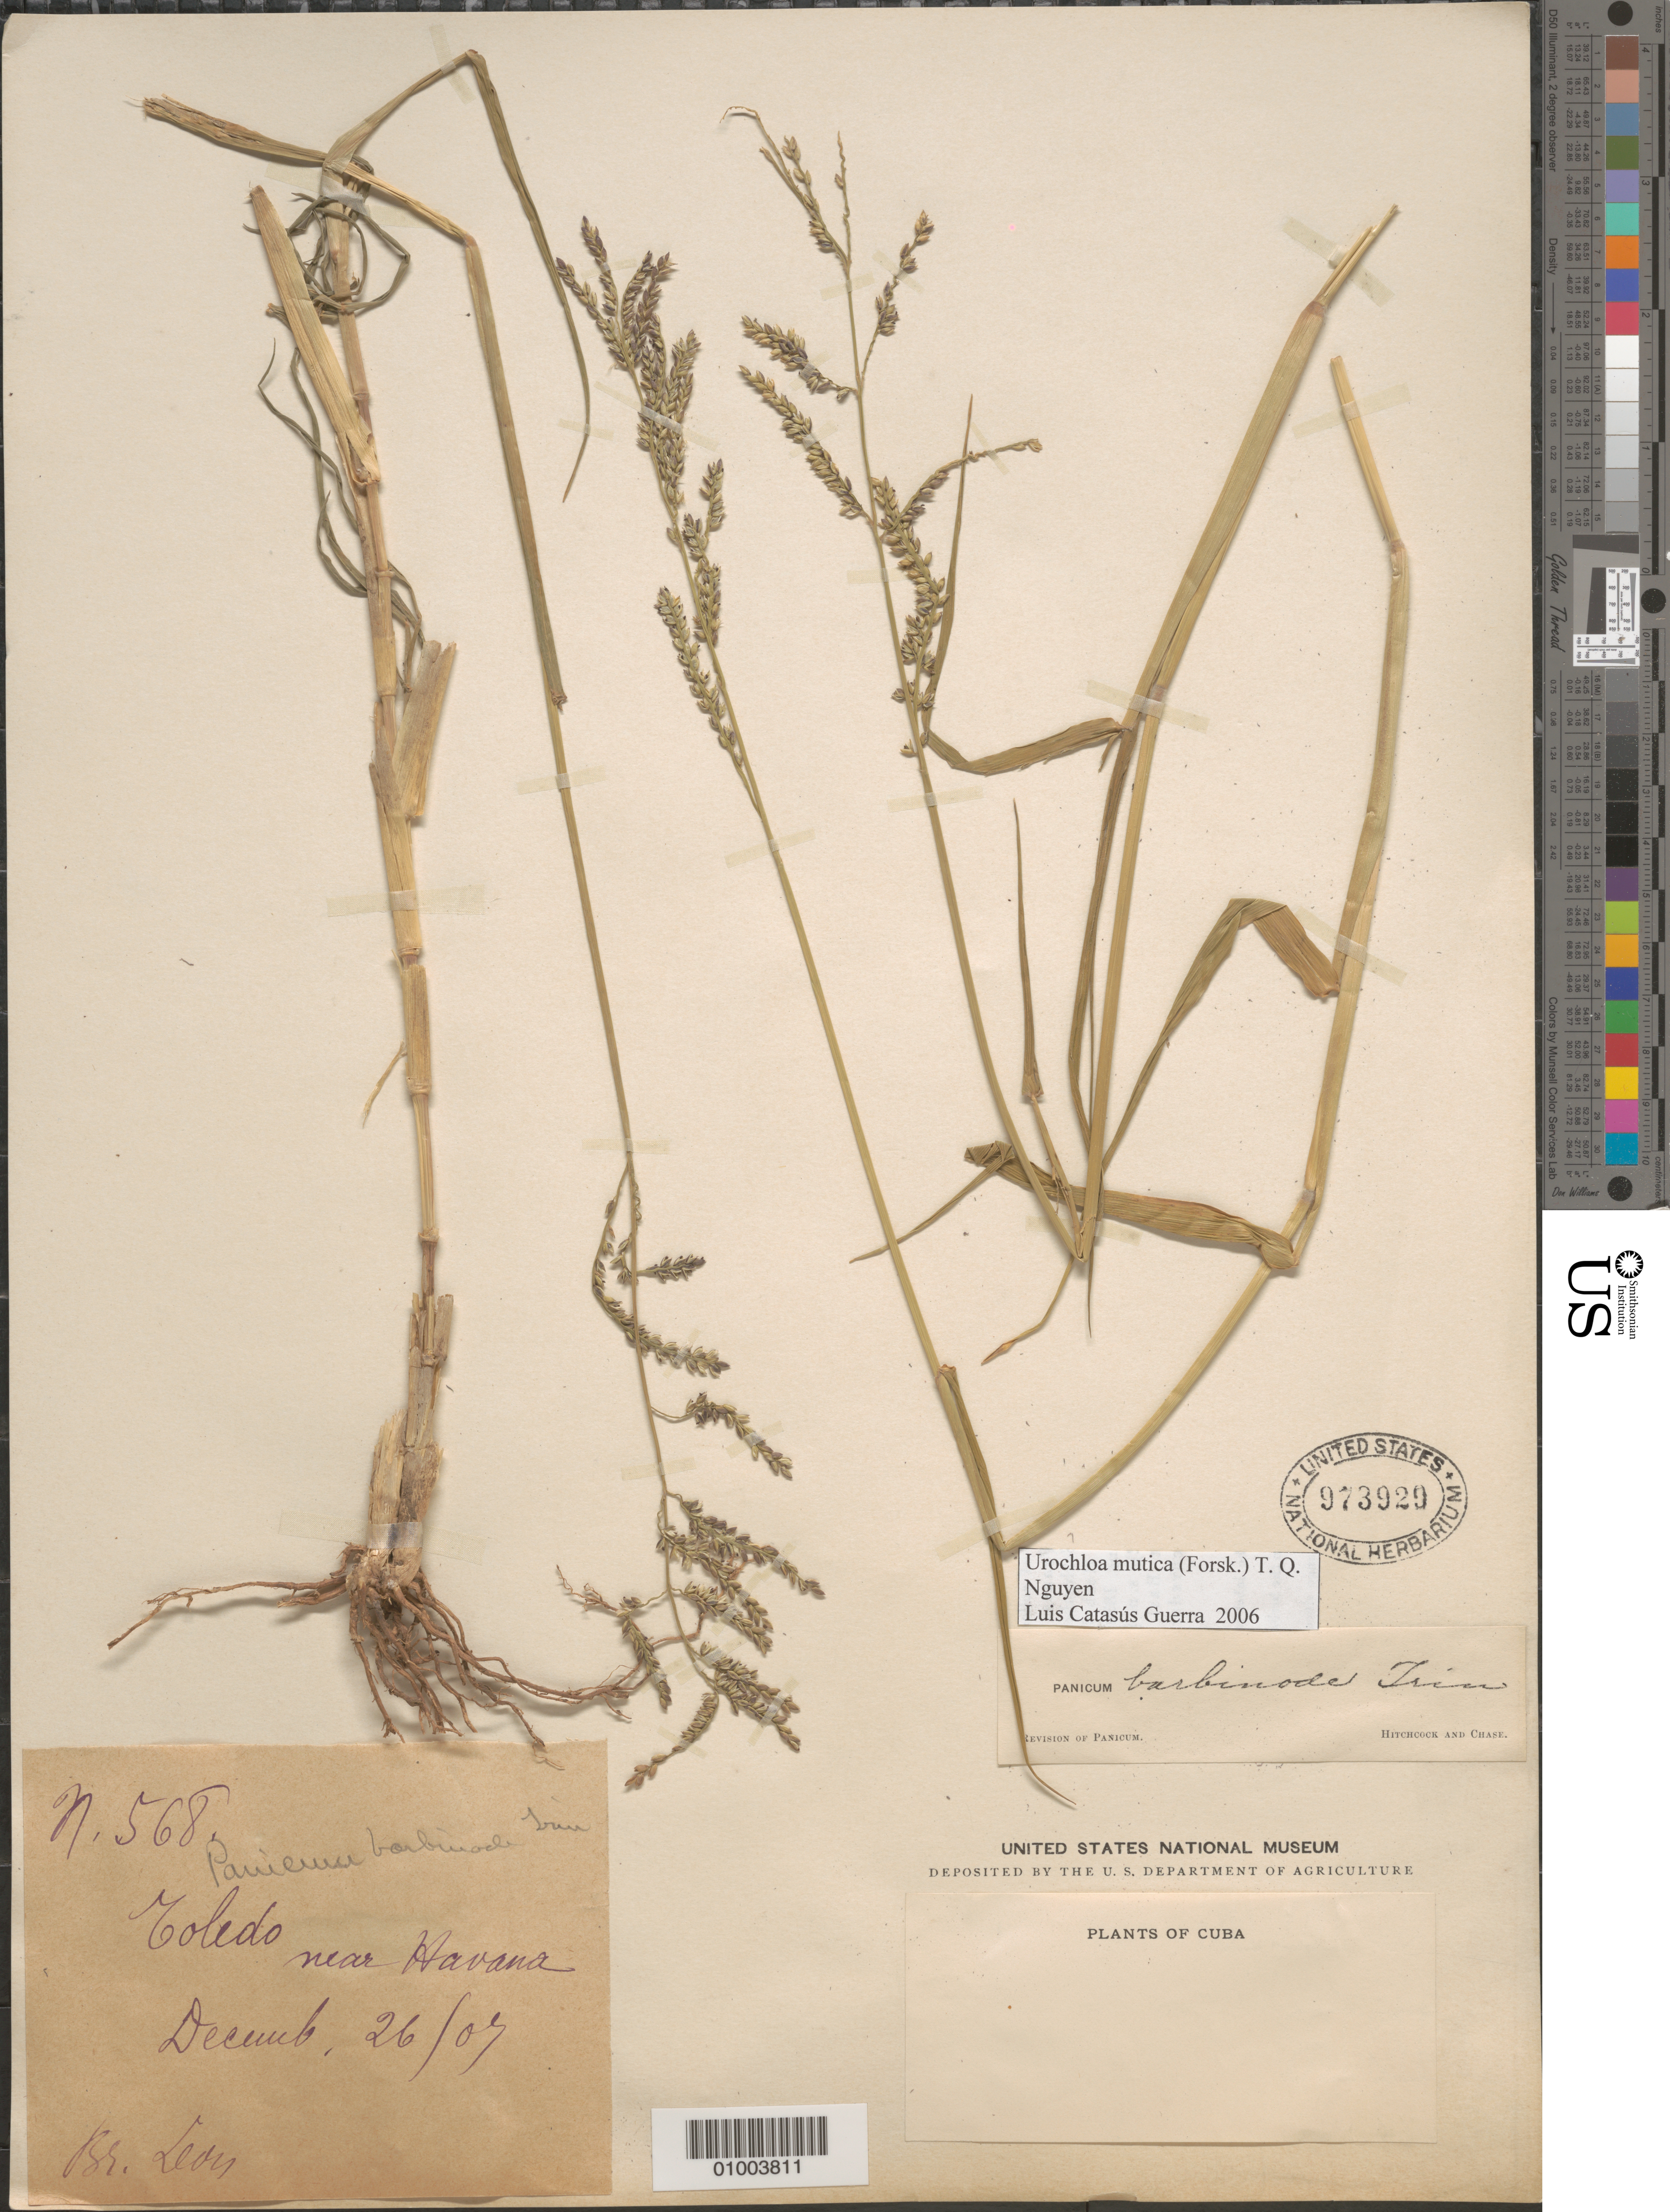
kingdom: Plantae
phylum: Tracheophyta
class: Liliopsida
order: Poales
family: Poaceae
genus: Urochloa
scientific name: Urochloa mutica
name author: (Forssk.) T.Q. Nguyen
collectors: Bro. León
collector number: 568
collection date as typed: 26 Jul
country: Cuba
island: Cuba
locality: Toledo, near Havana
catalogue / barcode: US 973929